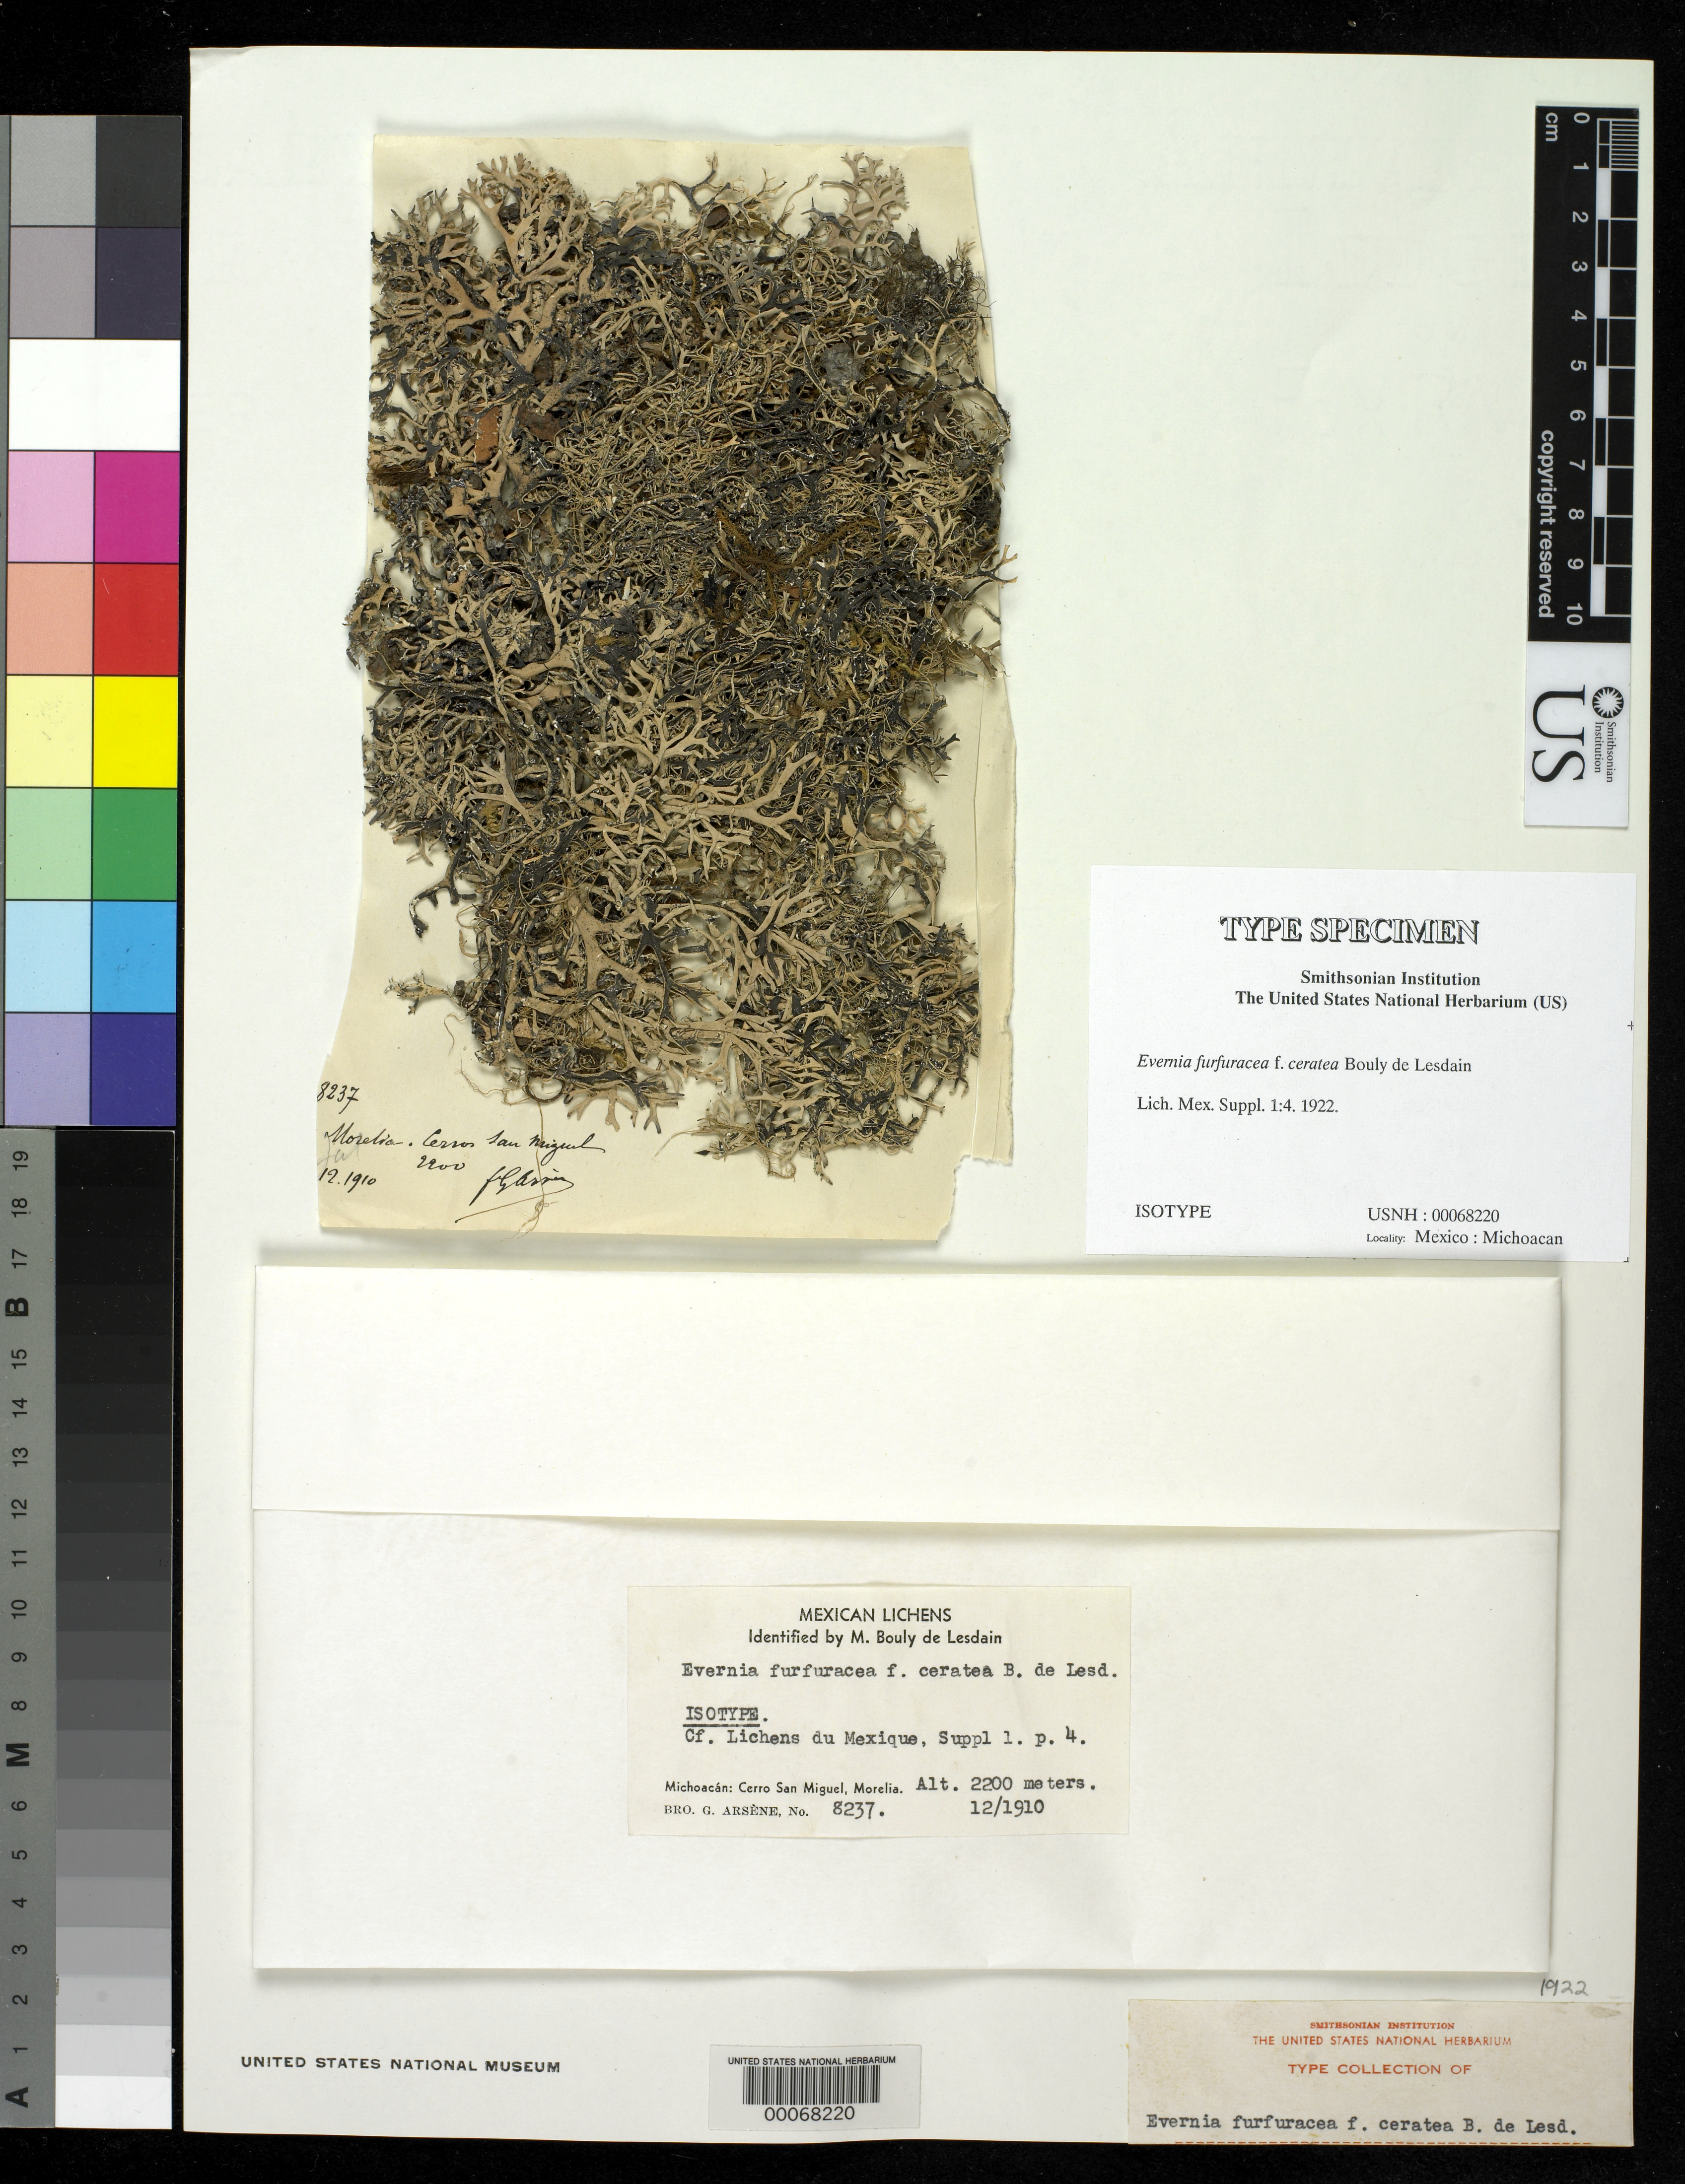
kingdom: Fungi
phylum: Ascomycota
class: Lecanoromycetes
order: Lecanorales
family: Parmeliaceae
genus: Evernia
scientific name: Evernia furfuracea f. ceratea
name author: B. de Lesd.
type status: Isotype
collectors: Bro. G. Arsène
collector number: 8237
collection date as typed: Dec 1910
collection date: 1910-12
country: Mexico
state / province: Michoacán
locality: Cerro San Miguel, Morelia.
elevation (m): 2200